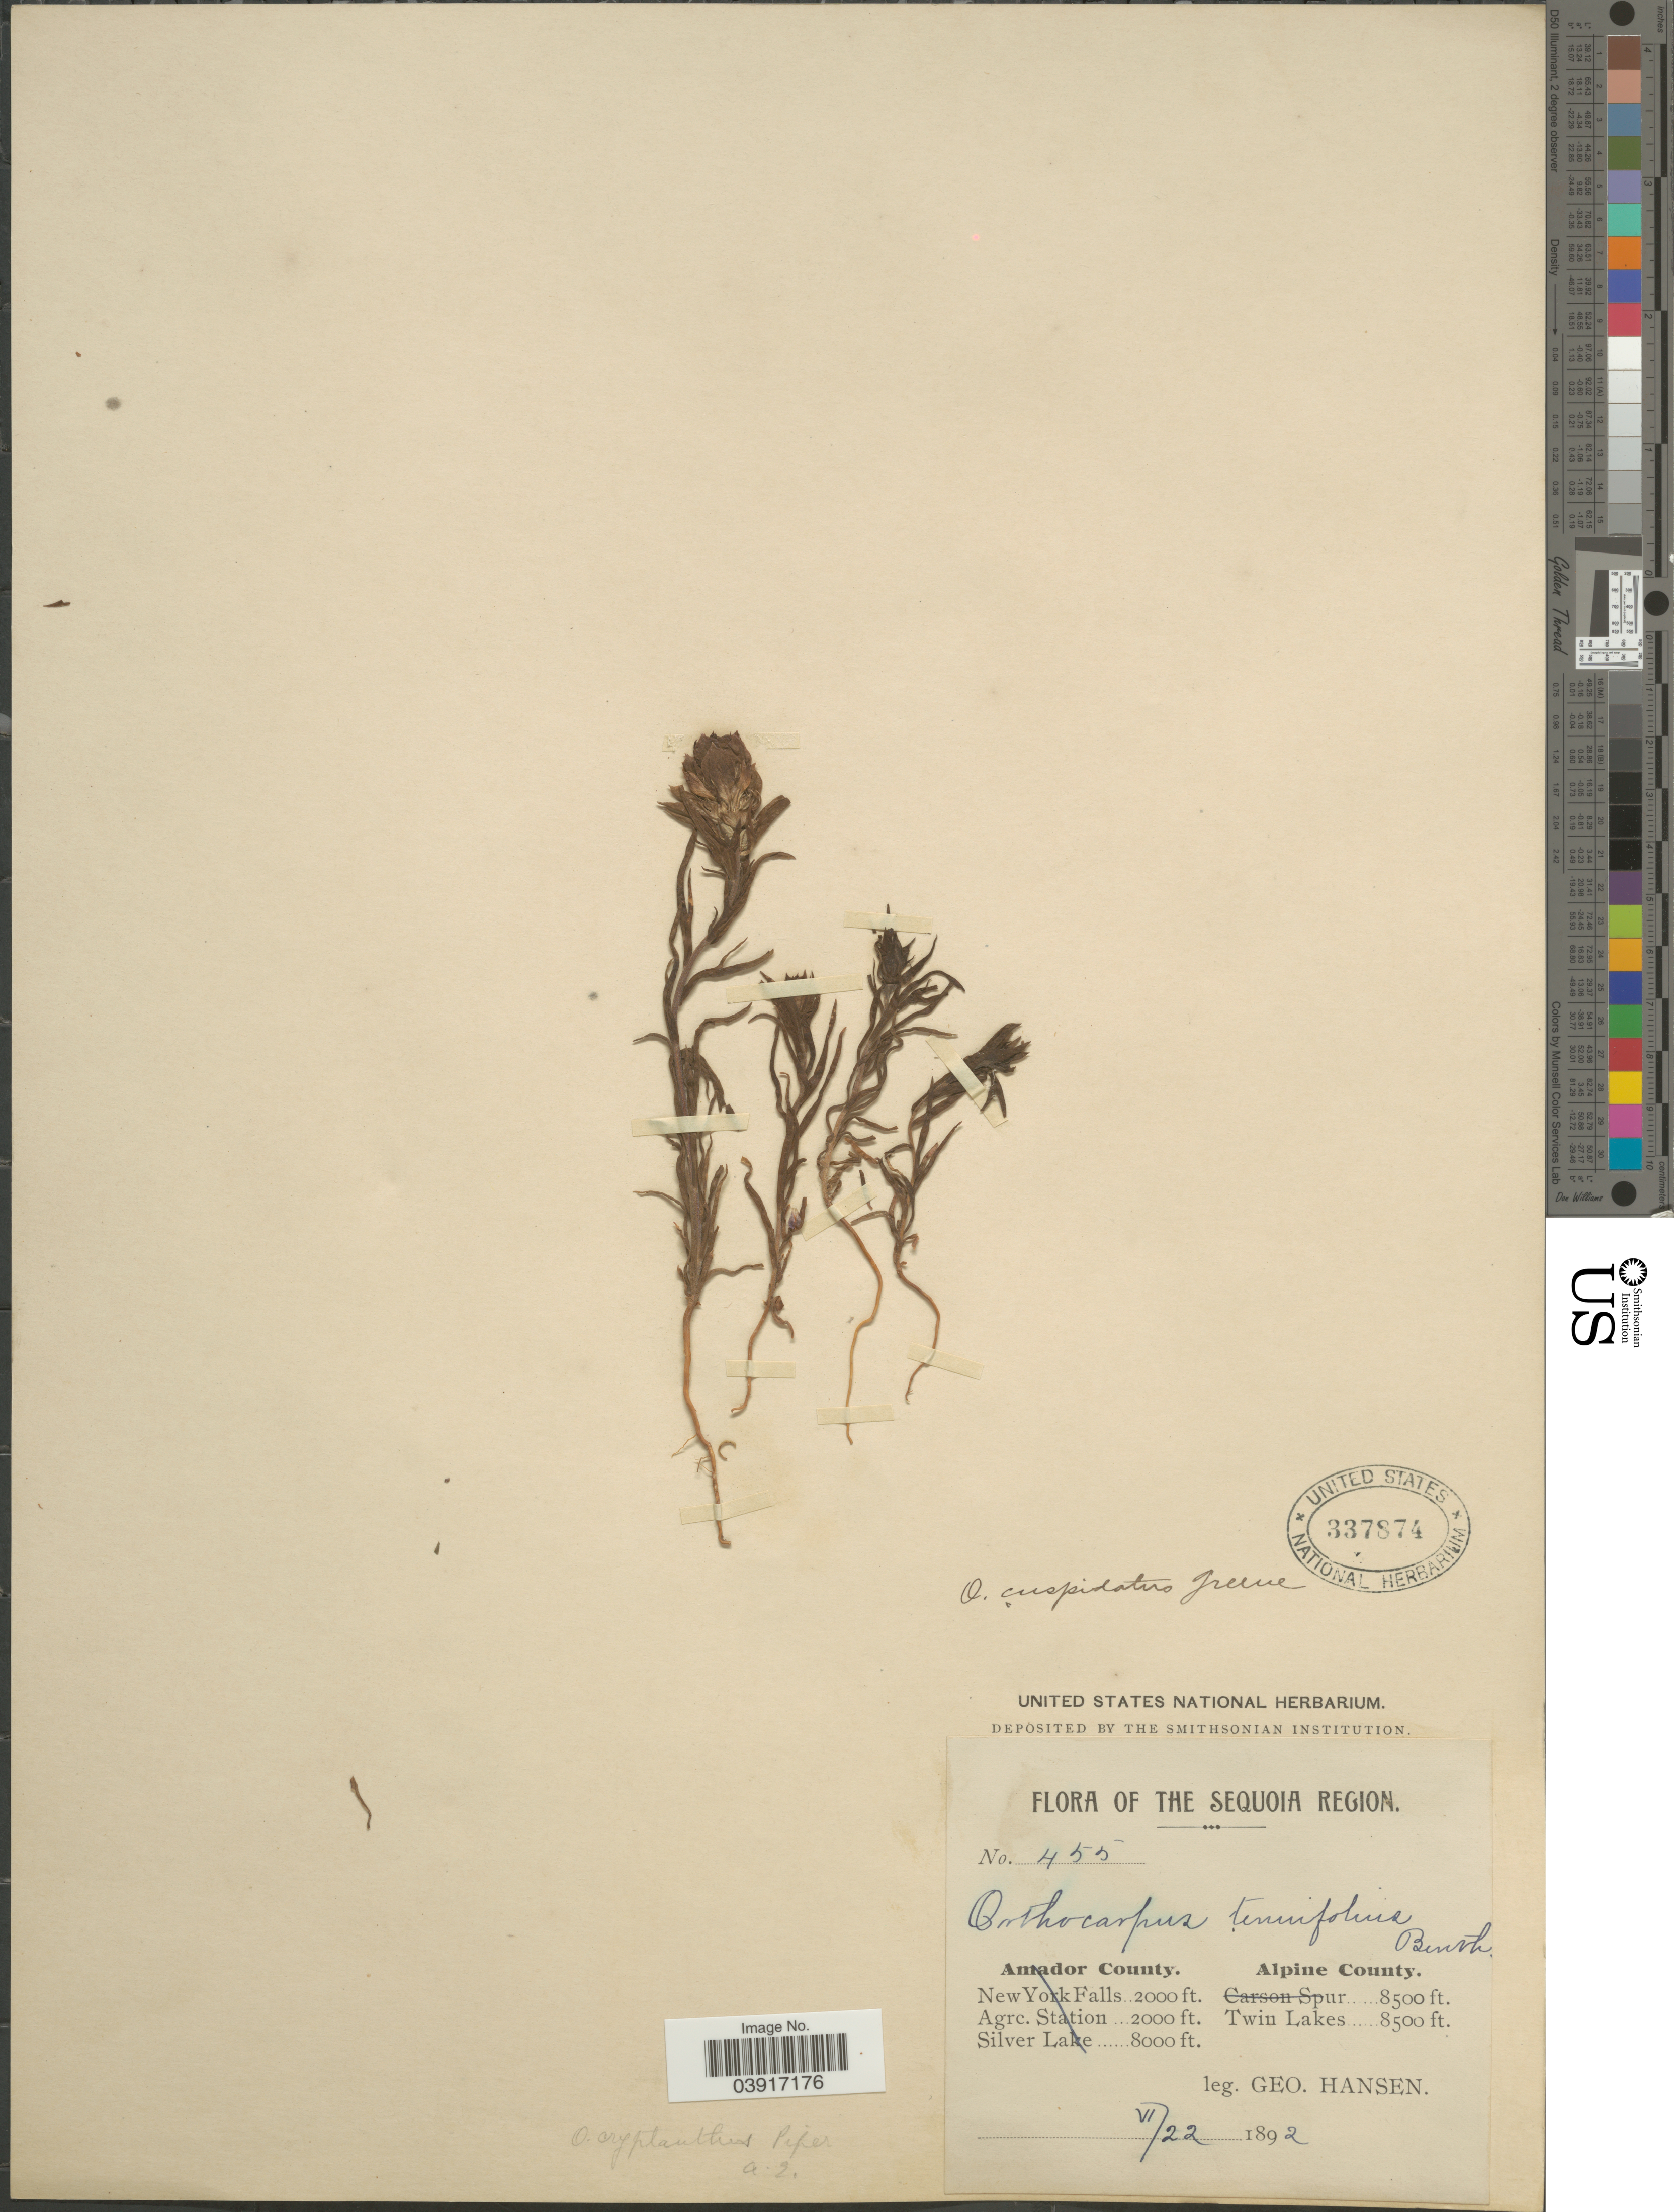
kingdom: Plantae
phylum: Tracheophyta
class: Magnoliopsida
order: Lamiales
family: Orobanchaceae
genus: Orthocarpus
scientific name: Orthocarpus copelandii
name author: Eastw.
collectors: G. Hansen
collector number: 455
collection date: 1892-06-22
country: United States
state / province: California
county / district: Alpine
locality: The Sequoia Region. Alpine County. Twin Lakes.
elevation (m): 2591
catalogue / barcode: US 337874